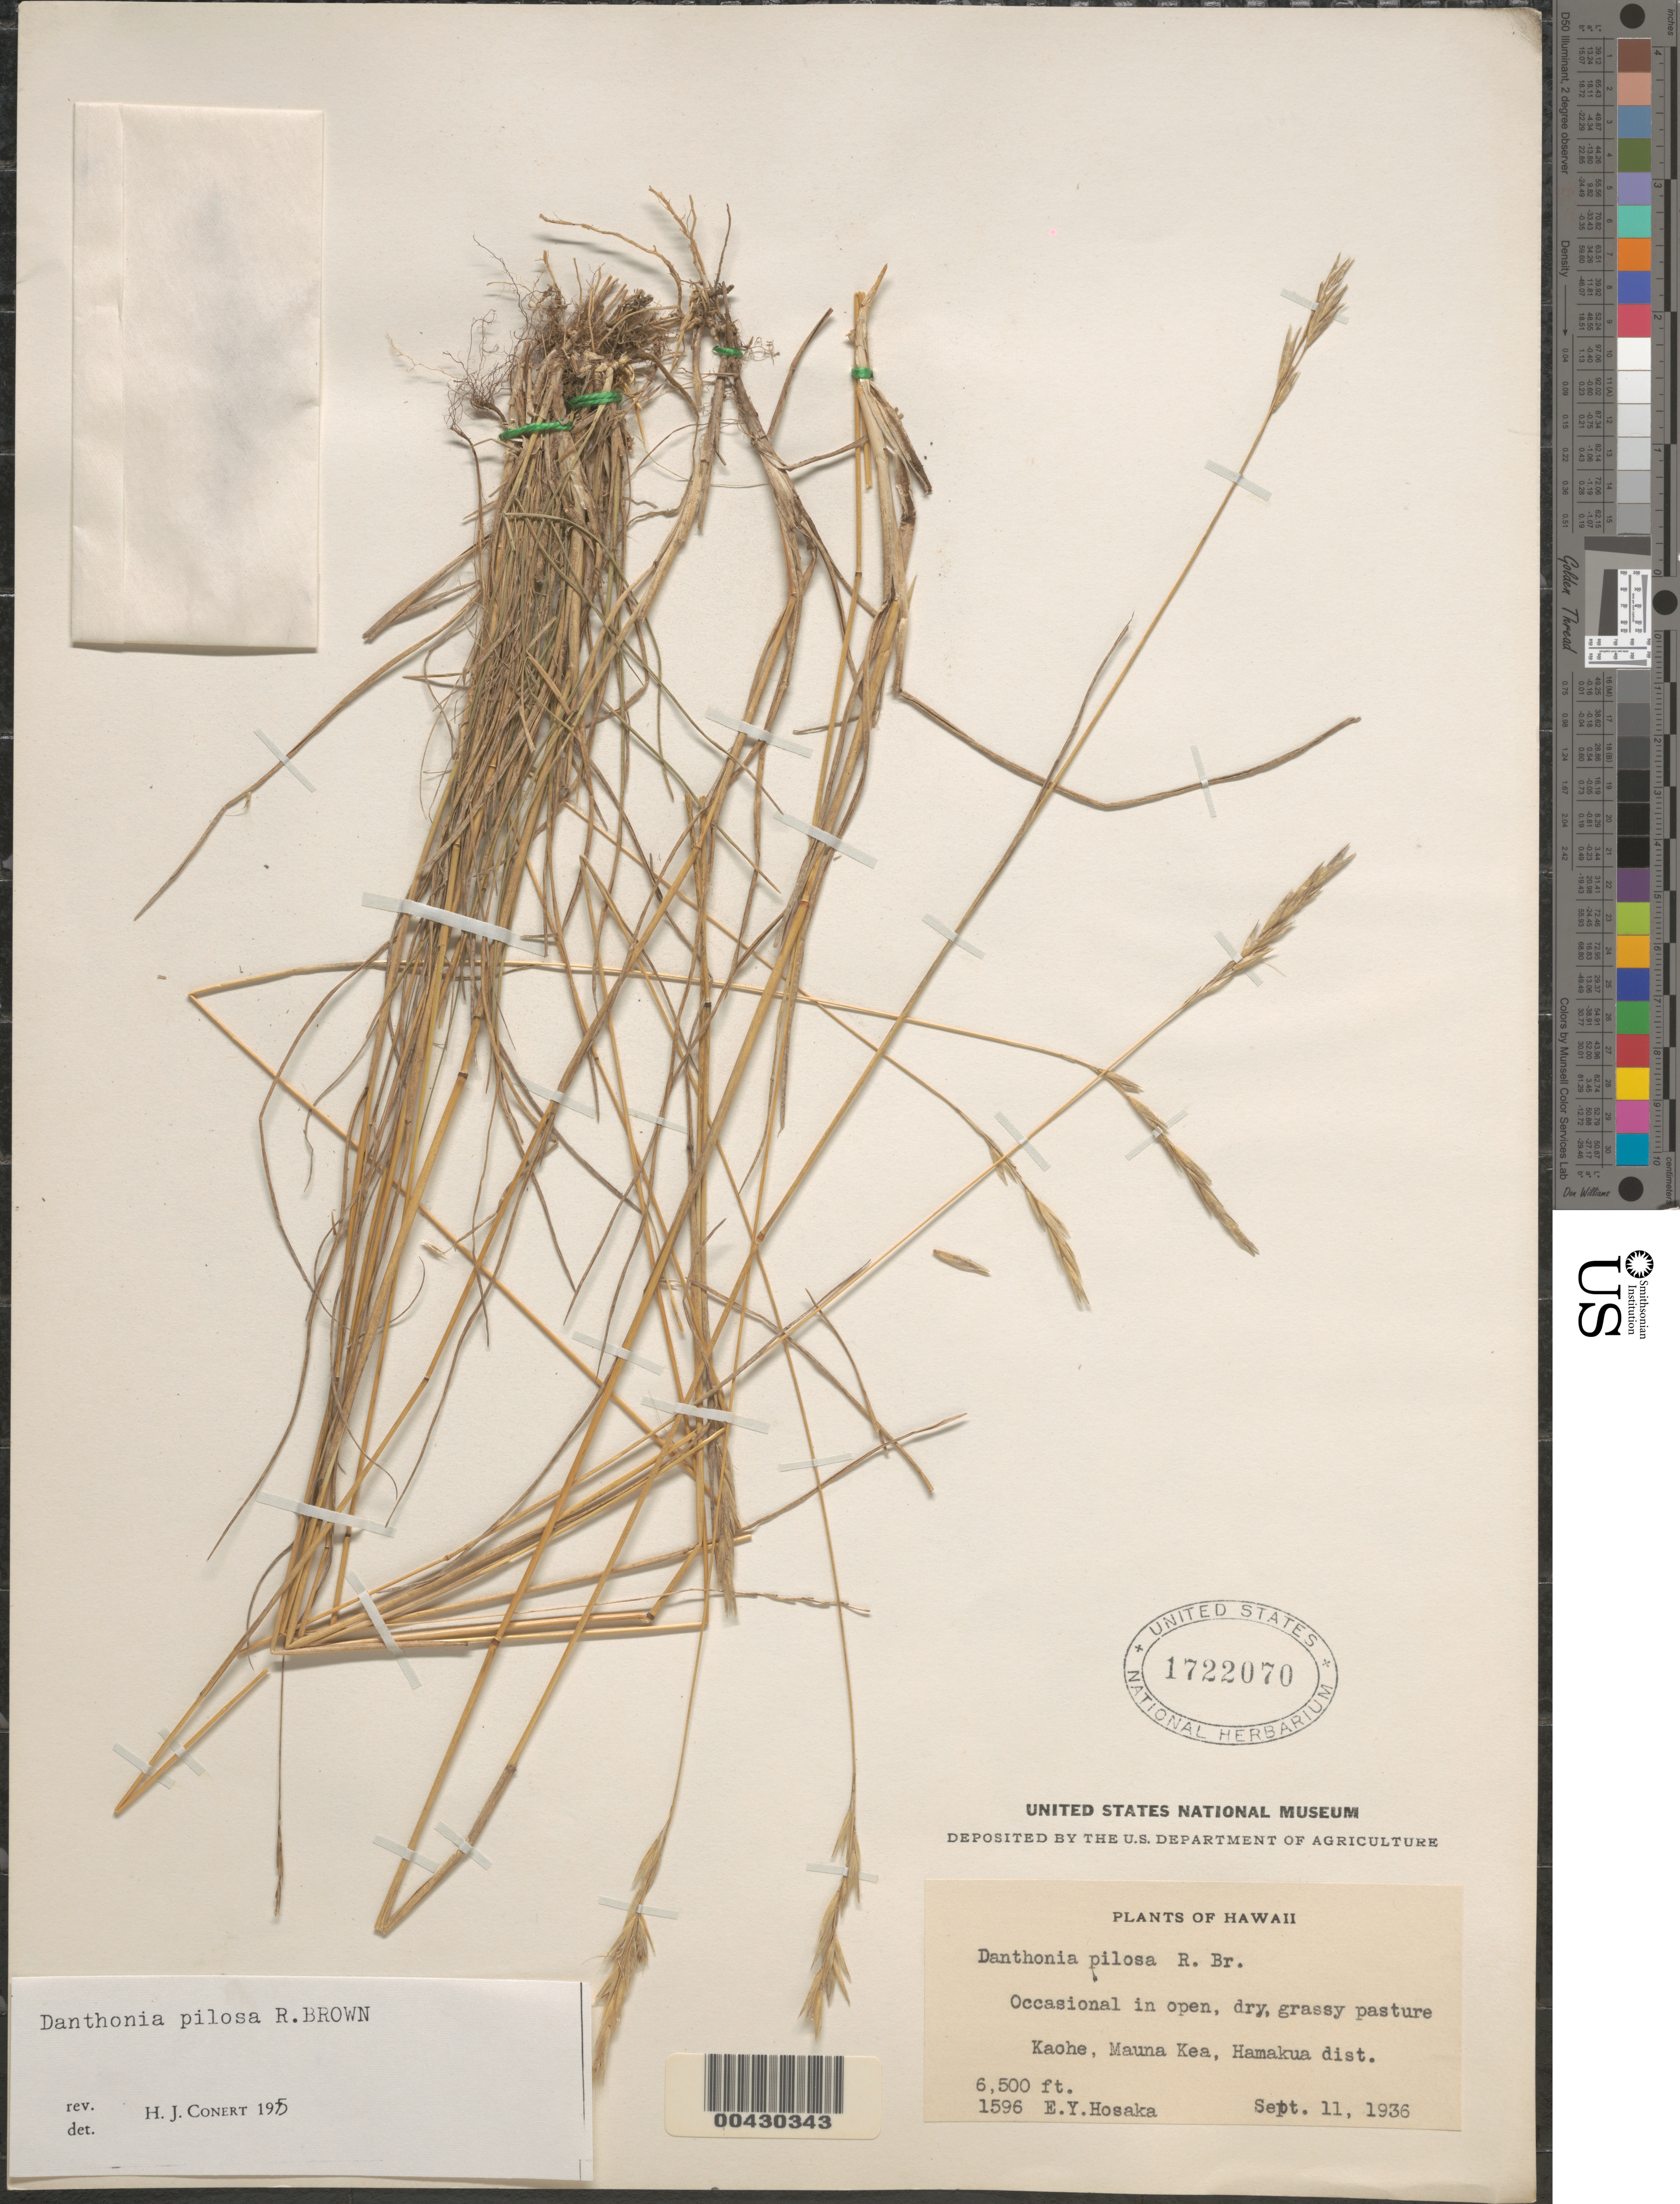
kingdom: Plantae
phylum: Tracheophyta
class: Liliopsida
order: Poales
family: Poaceae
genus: Rytidosperma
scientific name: Rytidosperma penicillatum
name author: (Labill.) Connor & Edgar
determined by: Wagner, W. L., (BOT), Smithsonian Institution - National Museum of Natural History (UNITED STATES)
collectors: E. Y. Hosaka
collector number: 1596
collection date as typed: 11 Sep 1936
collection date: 1936-09-11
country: United States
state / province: Hawaii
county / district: Hawaii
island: Hawaii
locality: Kaohe, Mauna Kea, Hamakua District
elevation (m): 1981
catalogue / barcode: US 1722070